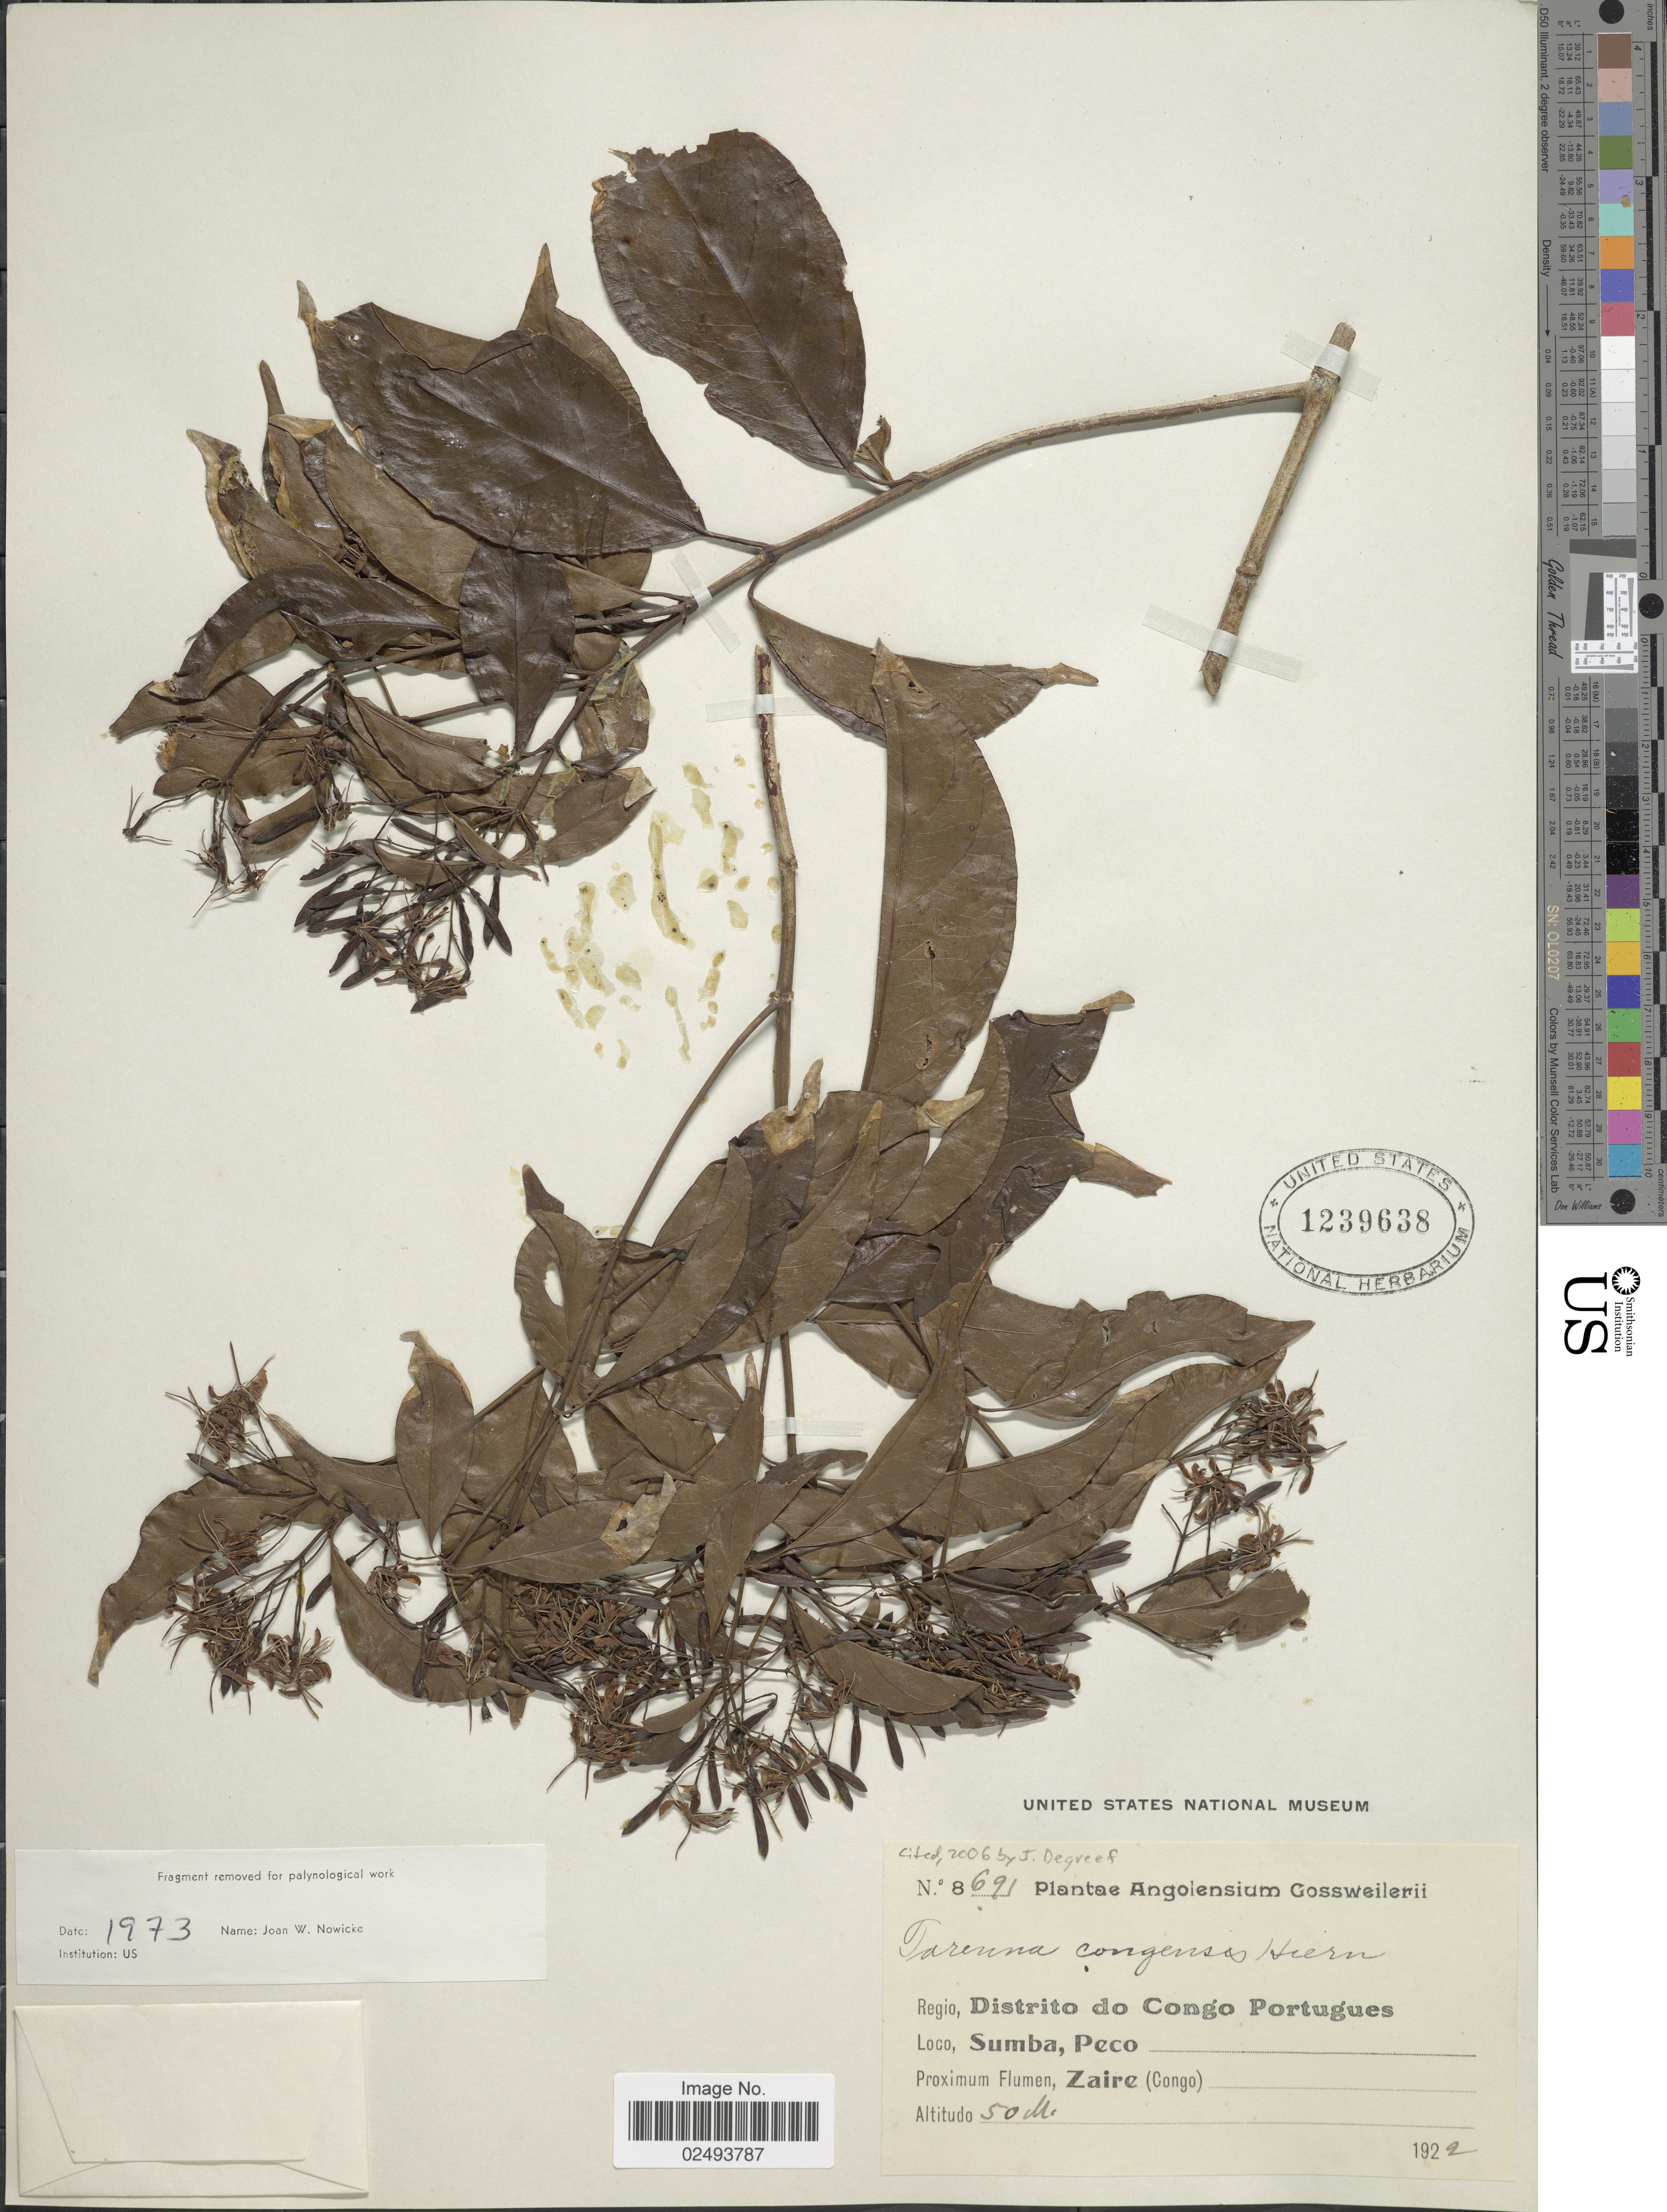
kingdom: Plantae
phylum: Tracheophyta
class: Magnoliopsida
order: Gentianales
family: Rubiaceae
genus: Tarenna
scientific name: Tarenna congensis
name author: Hiern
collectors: -. Gossweiler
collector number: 8691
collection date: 1922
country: Angola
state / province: Zaire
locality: Regio, Distrito do Congo Portugues. Sumba, Peco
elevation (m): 50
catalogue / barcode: US 1239638